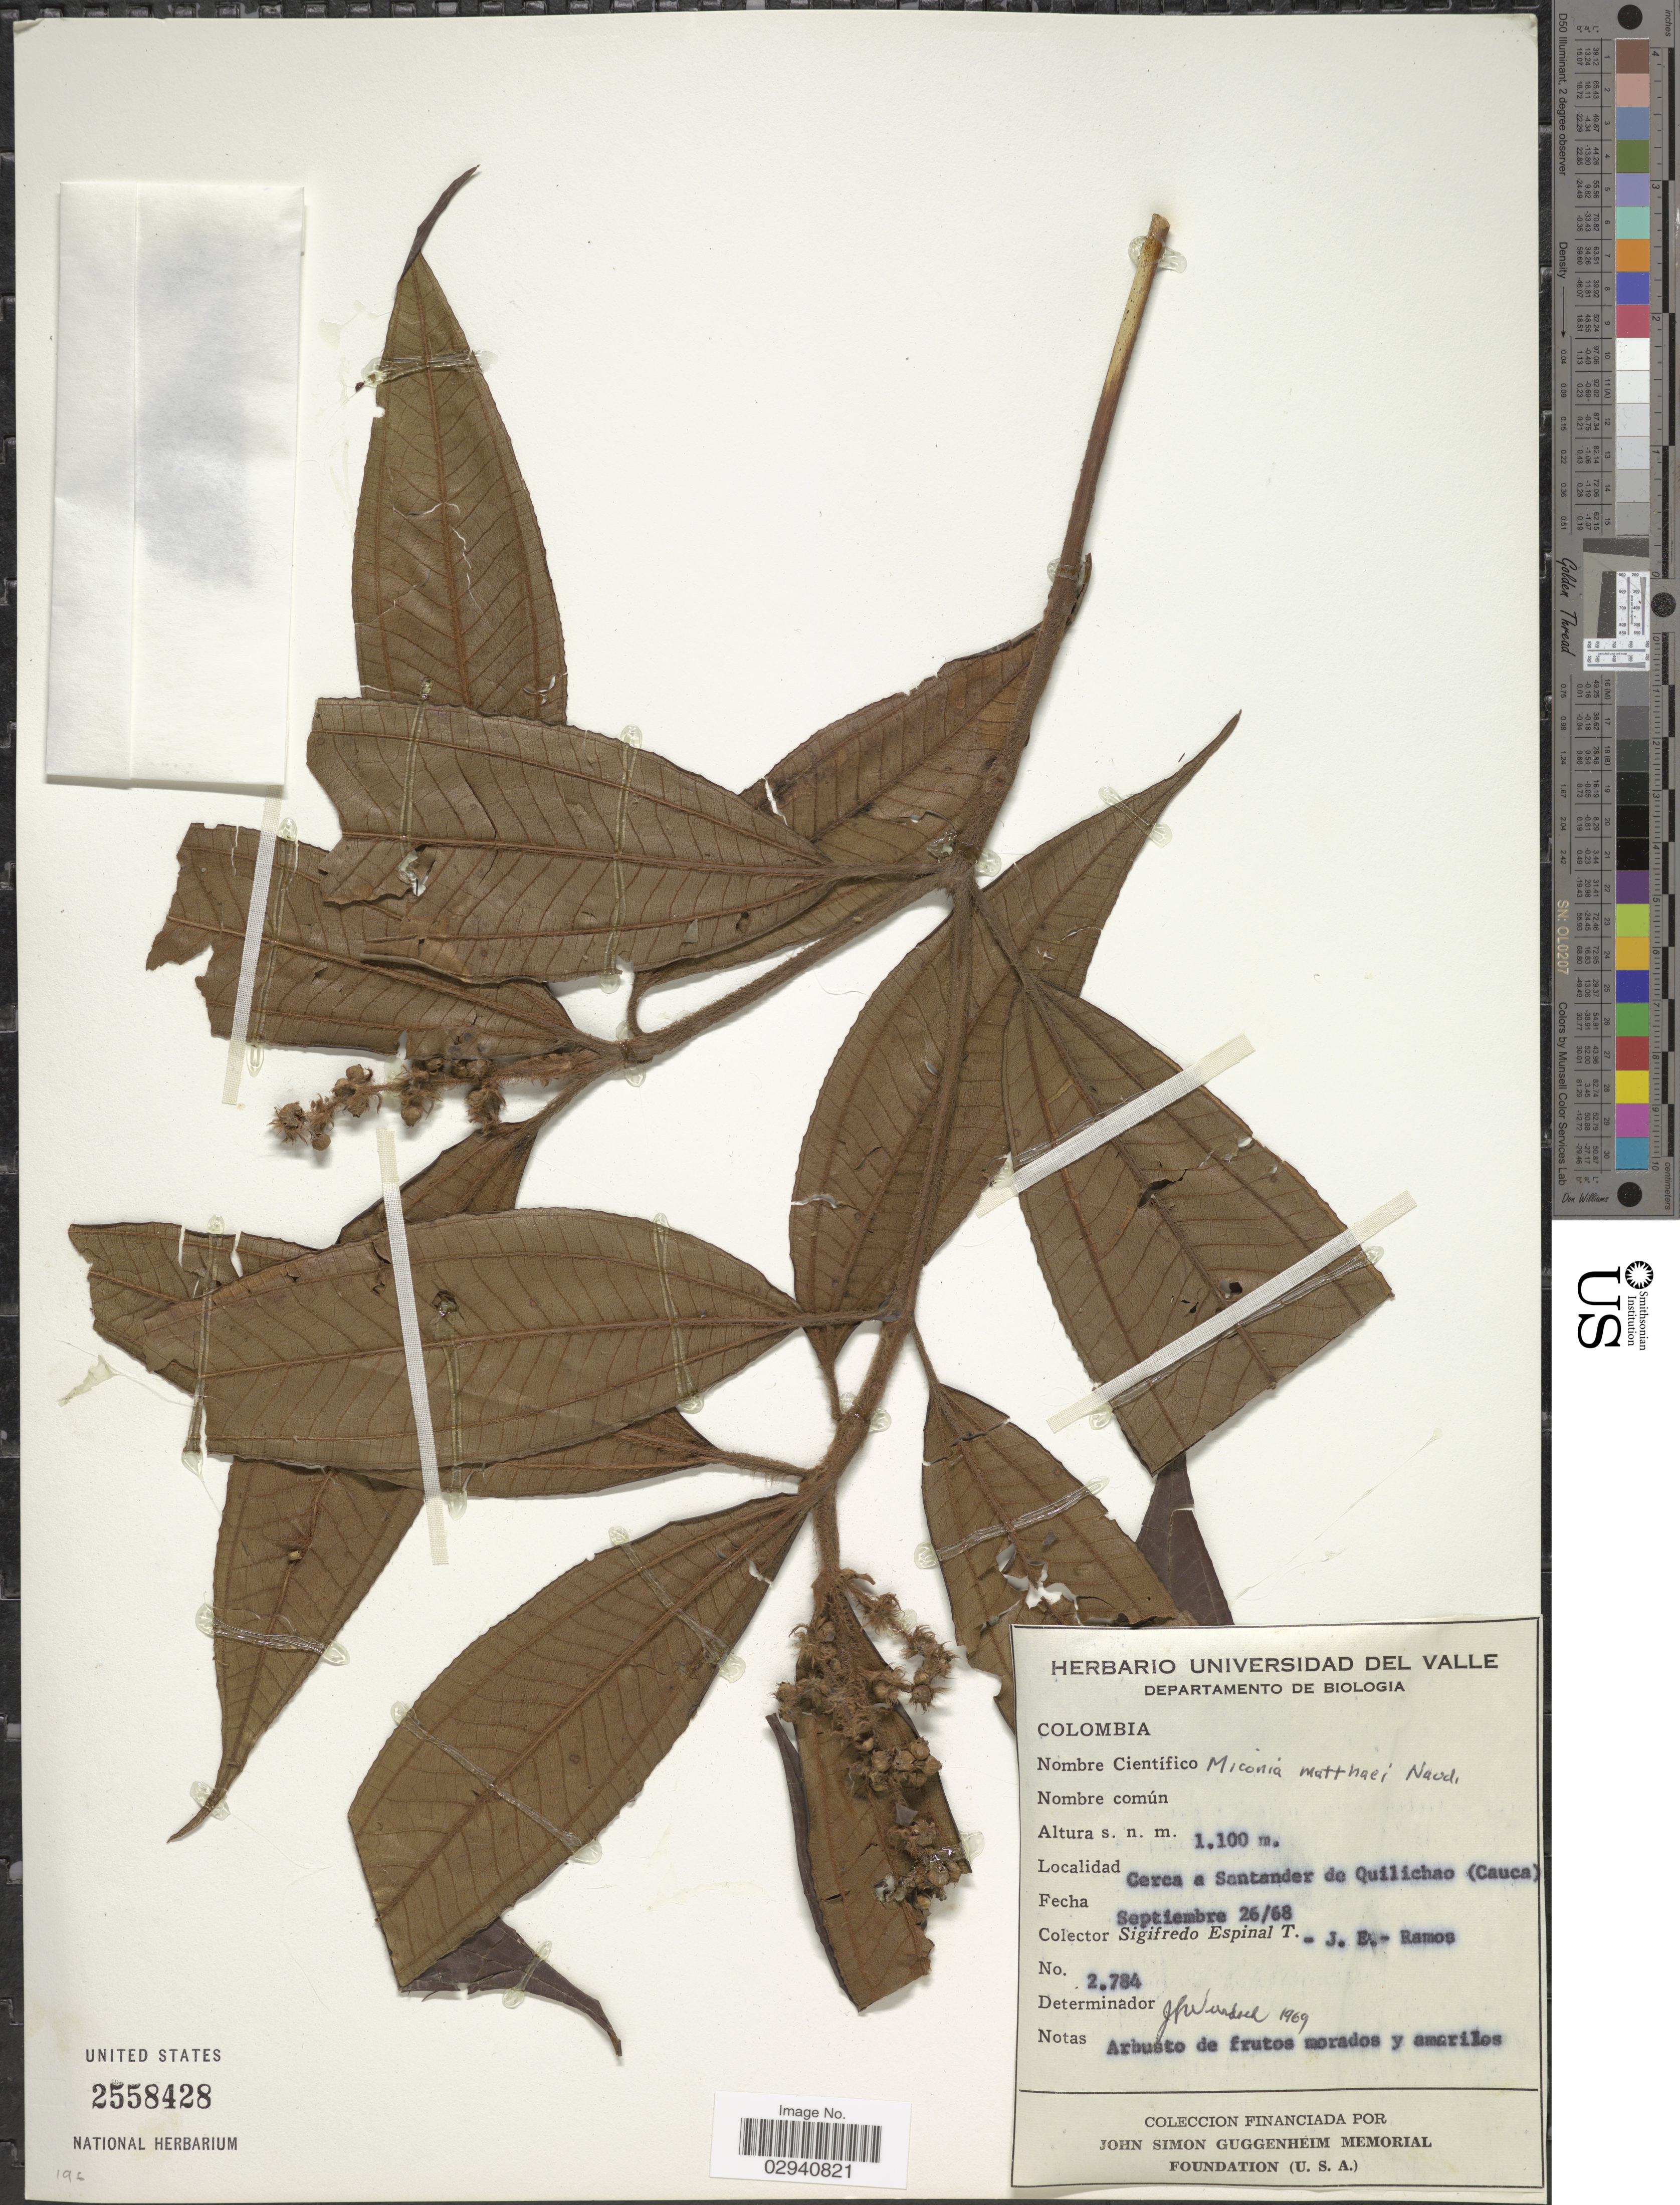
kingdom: Plantae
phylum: Tracheophyta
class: Magnoliopsida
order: Myrtales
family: Melastomataceae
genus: Miconia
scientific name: Miconia matthaei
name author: Naudin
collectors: S. Espinal & J. E. Ramos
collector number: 2784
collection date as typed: Transcribed d/m/y: 26/9/68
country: Colombia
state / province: Cauca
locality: Cerca a Santander de Quilichao.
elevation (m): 1100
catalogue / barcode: US 2558428